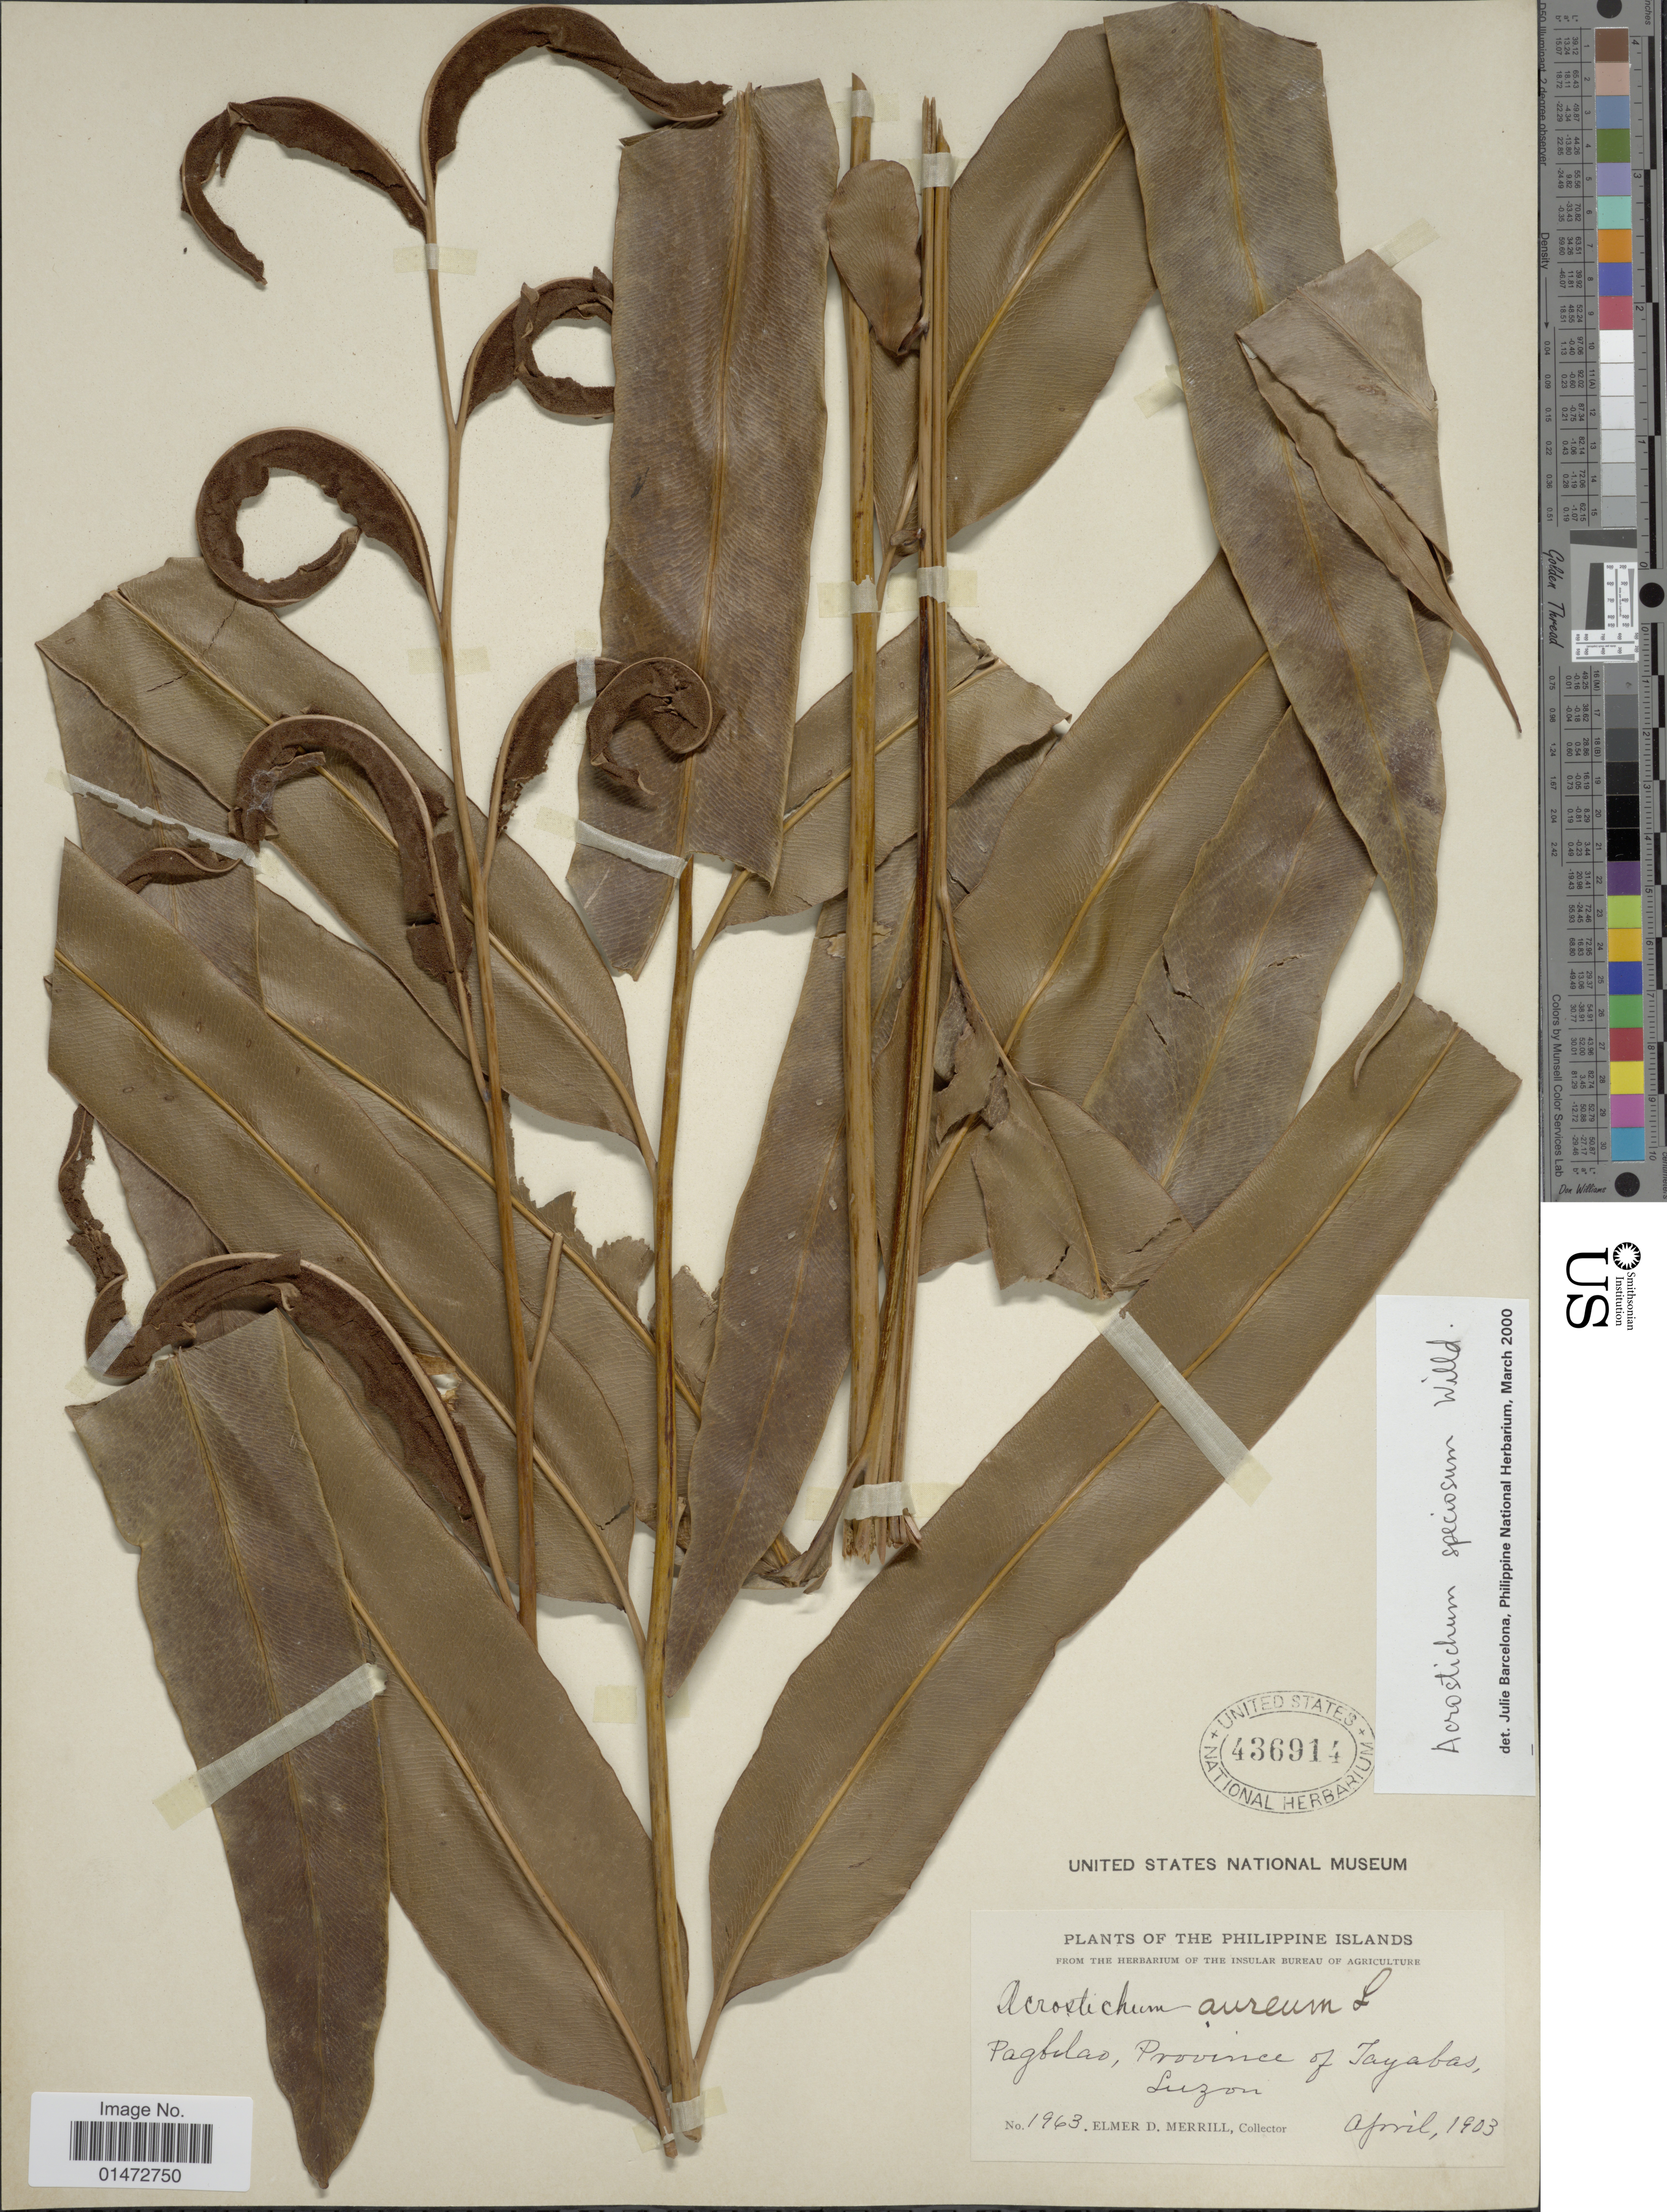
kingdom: Plantae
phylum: Tracheophyta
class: Polypodiopsida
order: Polypodiales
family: Pteridaceae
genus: Acrostichum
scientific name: Acrostichum speciosum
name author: Willd.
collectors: E. D. Merrill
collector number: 1963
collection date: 1903-04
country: Philippines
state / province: Calabarzon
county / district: Quezon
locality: Pagbilao, Province of Tayabas [Quezon Province], Luzon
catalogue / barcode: US 436914